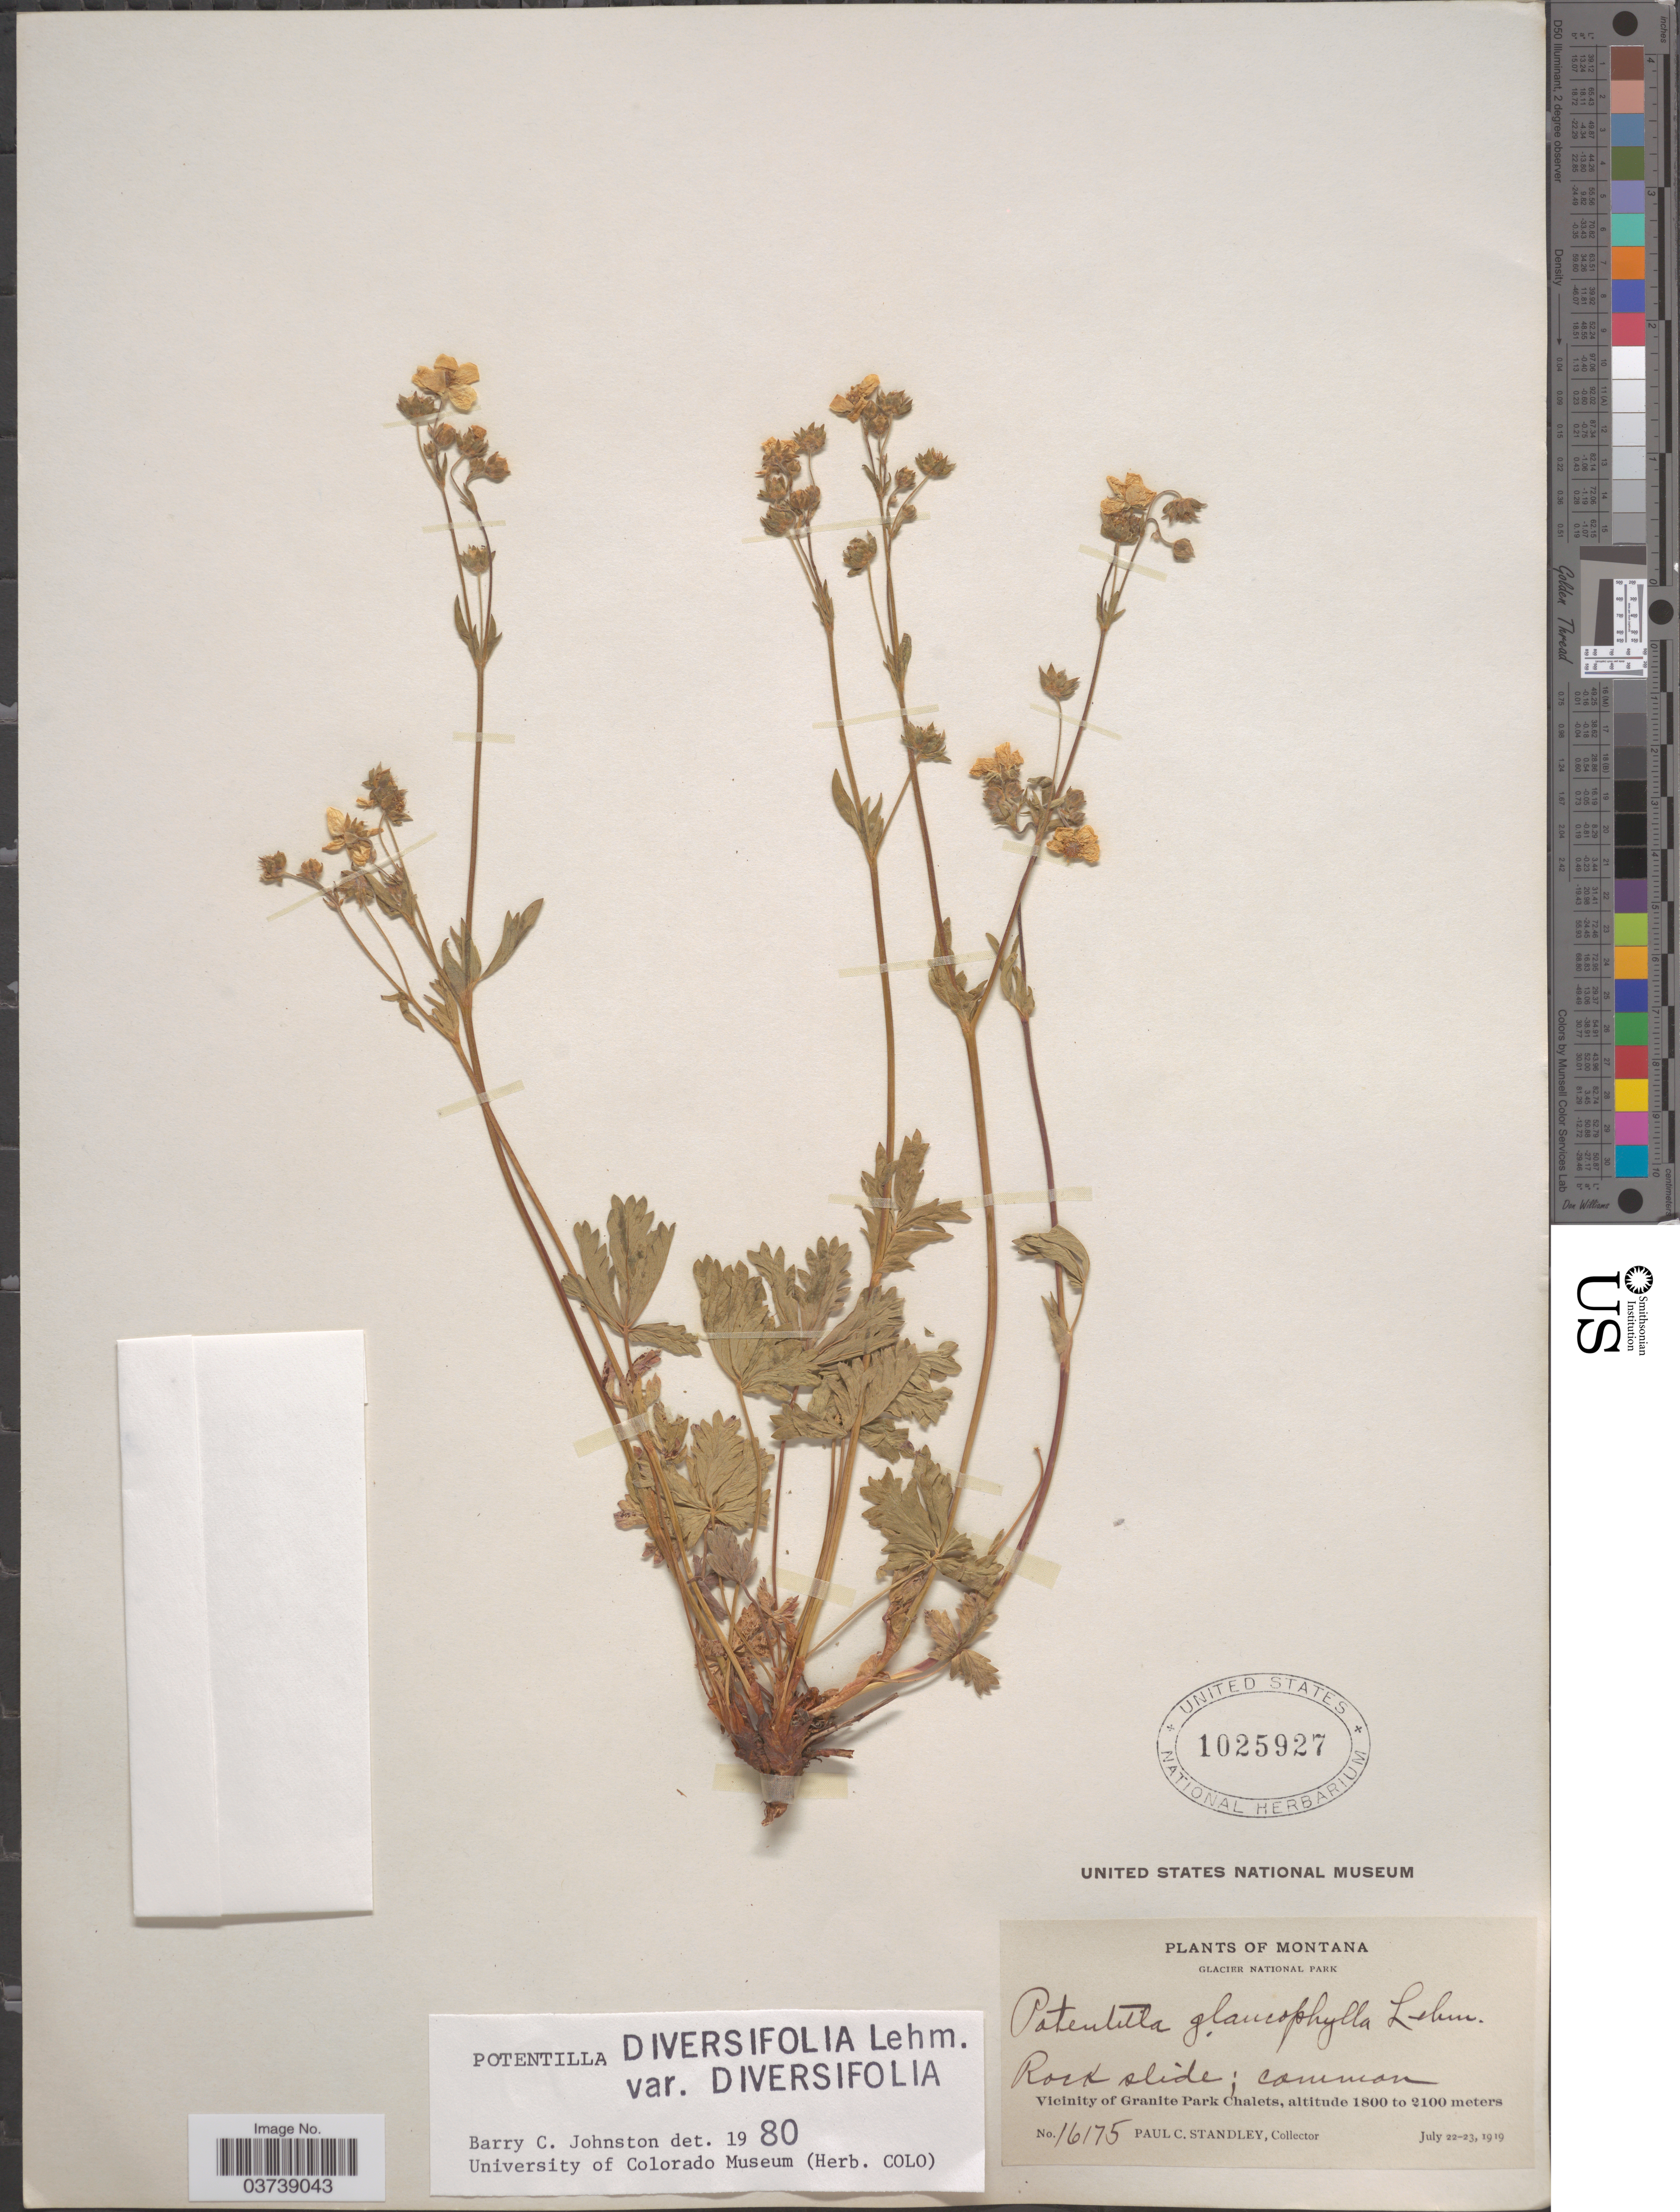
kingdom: Plantae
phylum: Tracheophyta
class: Magnoliopsida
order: Rosales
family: Rosaceae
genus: Potentilla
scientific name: Potentilla diversifolia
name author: Lehm.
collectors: P. C. Standley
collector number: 16175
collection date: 1919-07-22/1919-07-23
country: United States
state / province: Montana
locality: Glacier National Park. Vicinity of Granite Park Chalets.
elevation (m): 1800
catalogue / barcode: US 1025927